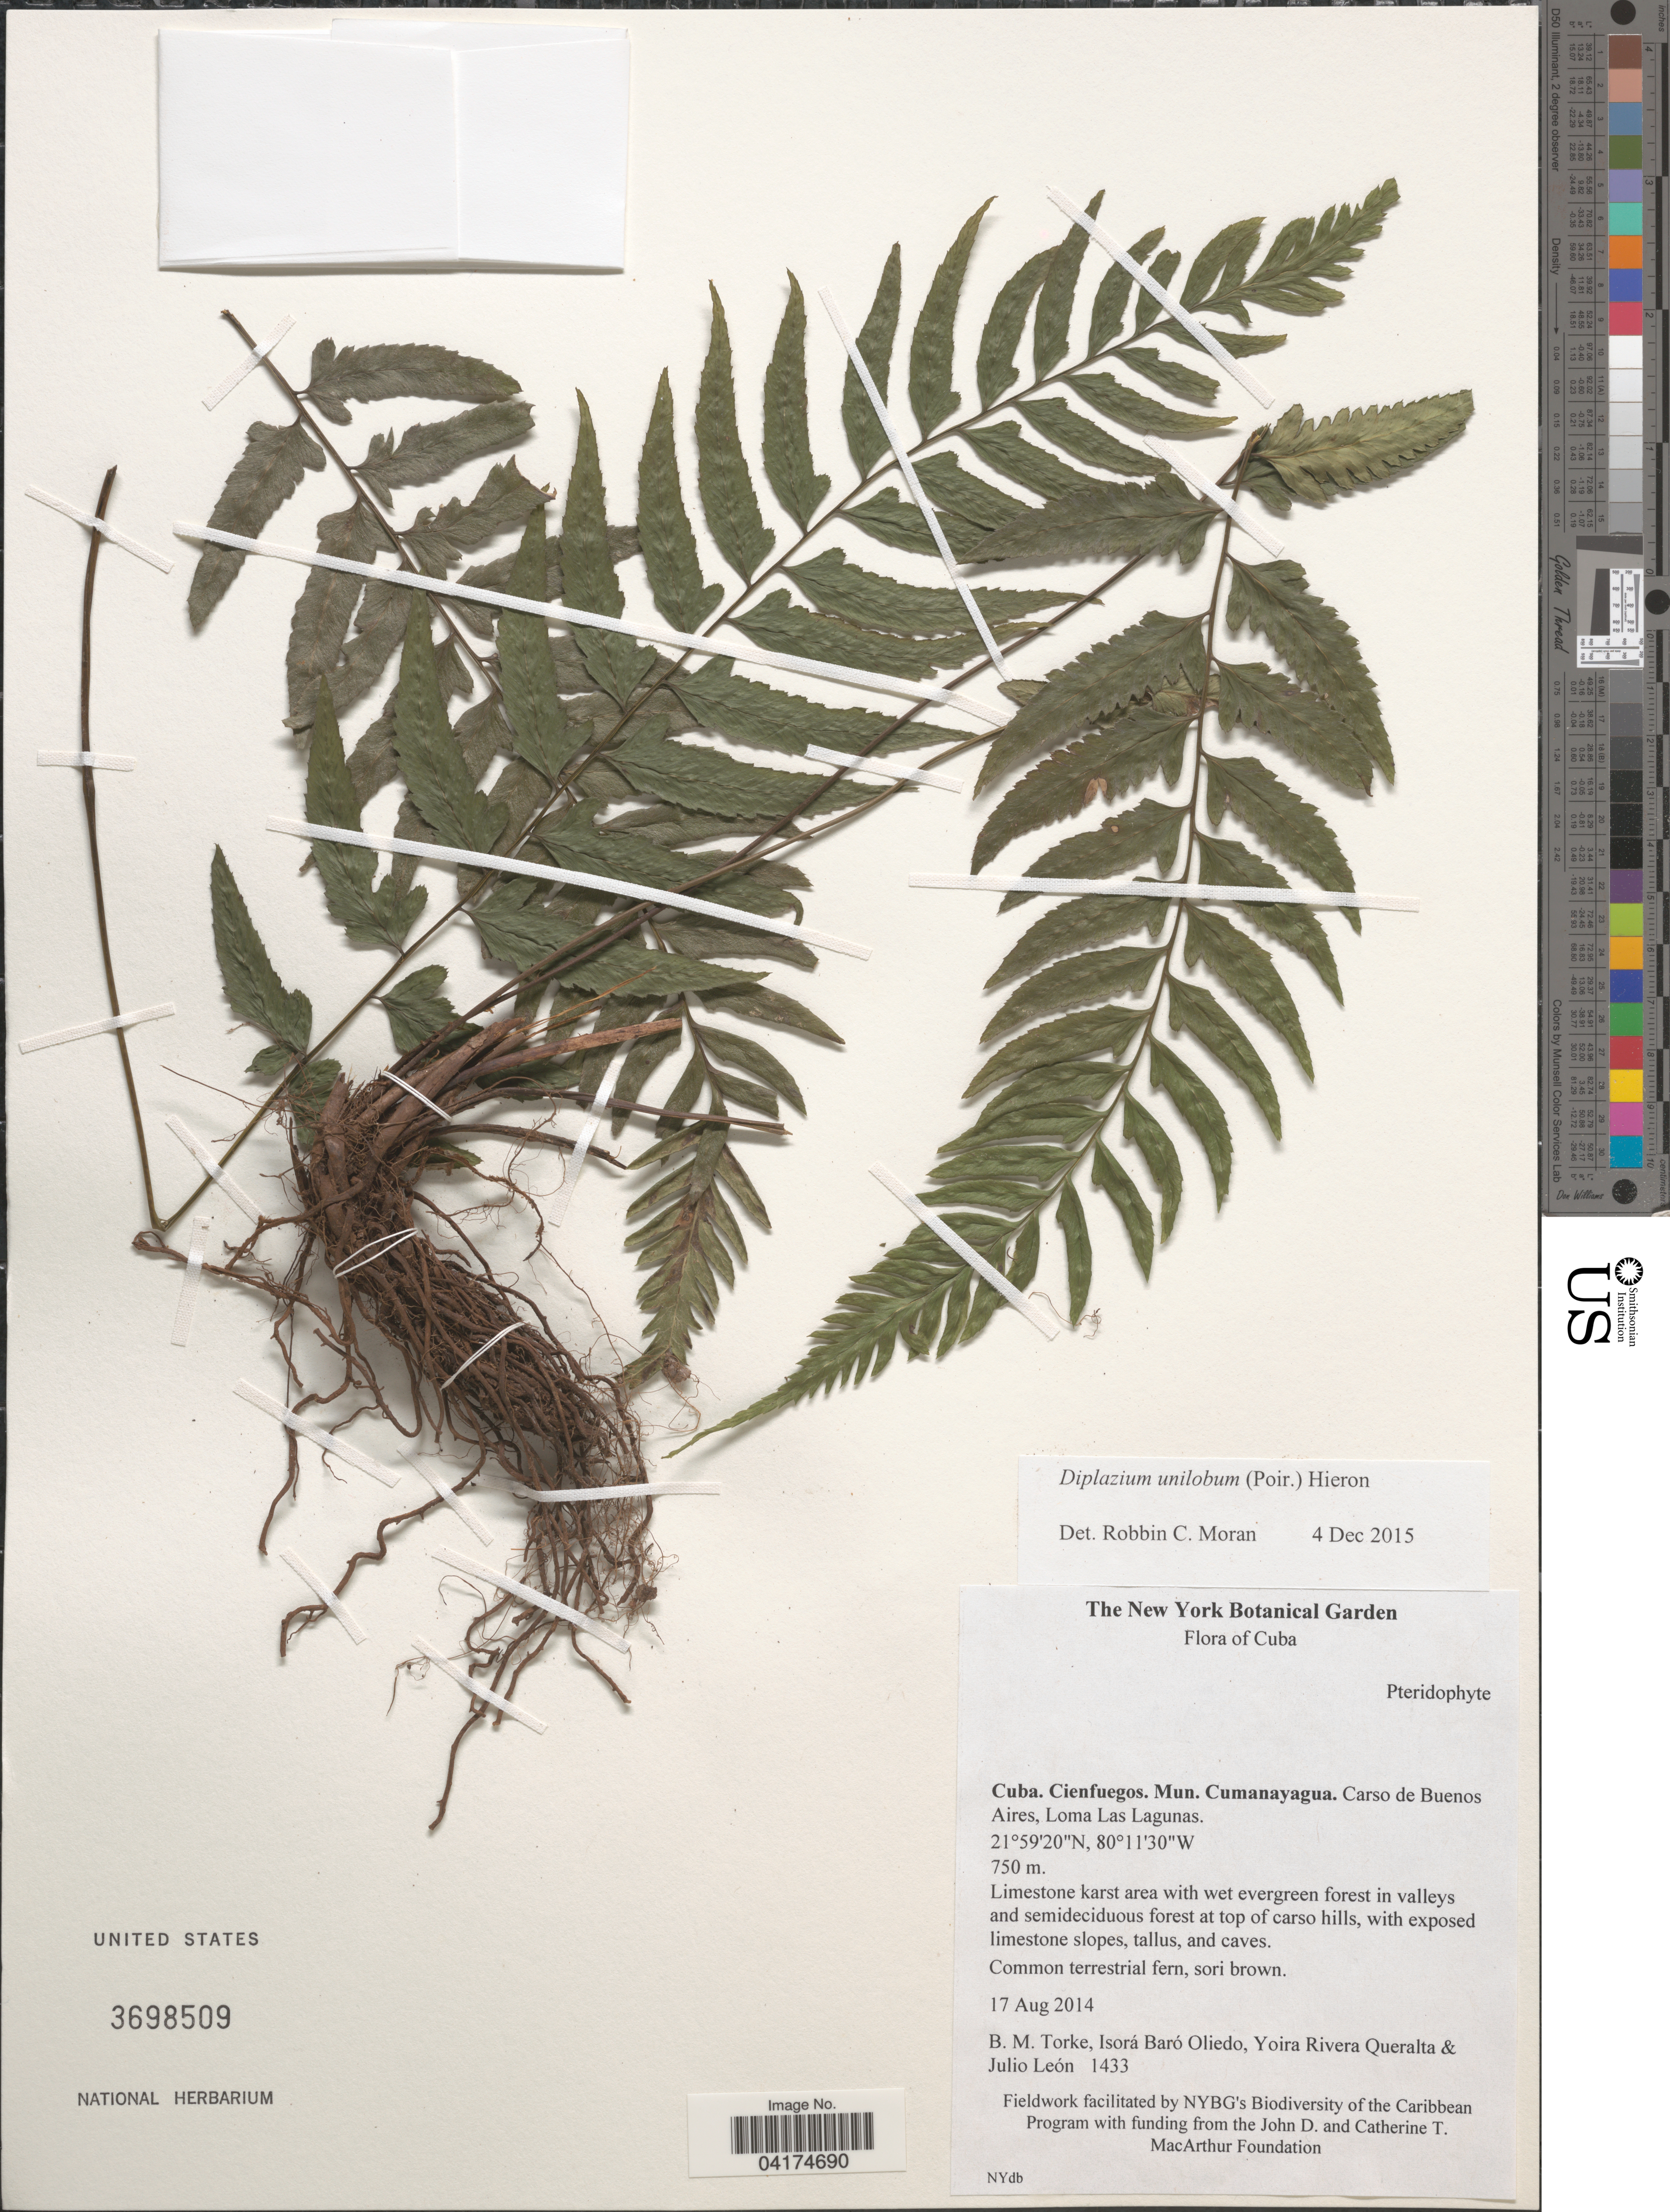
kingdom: Plantae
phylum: Tracheophyta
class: Polypodiopsida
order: Polypodiales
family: Athyriaceae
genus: Diplazium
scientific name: Diplazium unilobum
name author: (Poir.) Hieron.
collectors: B. M. Torke, I. Baró Oliedo, Y. Rivera Queralta & J. León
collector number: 1433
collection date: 2014-08-17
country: Cuba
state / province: Cienfuegos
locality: Cienfuegos. Mun. Cumanayagua. Carso de Buenos Aires, Loma Las Lagunas.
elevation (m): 750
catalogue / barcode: US 3698509